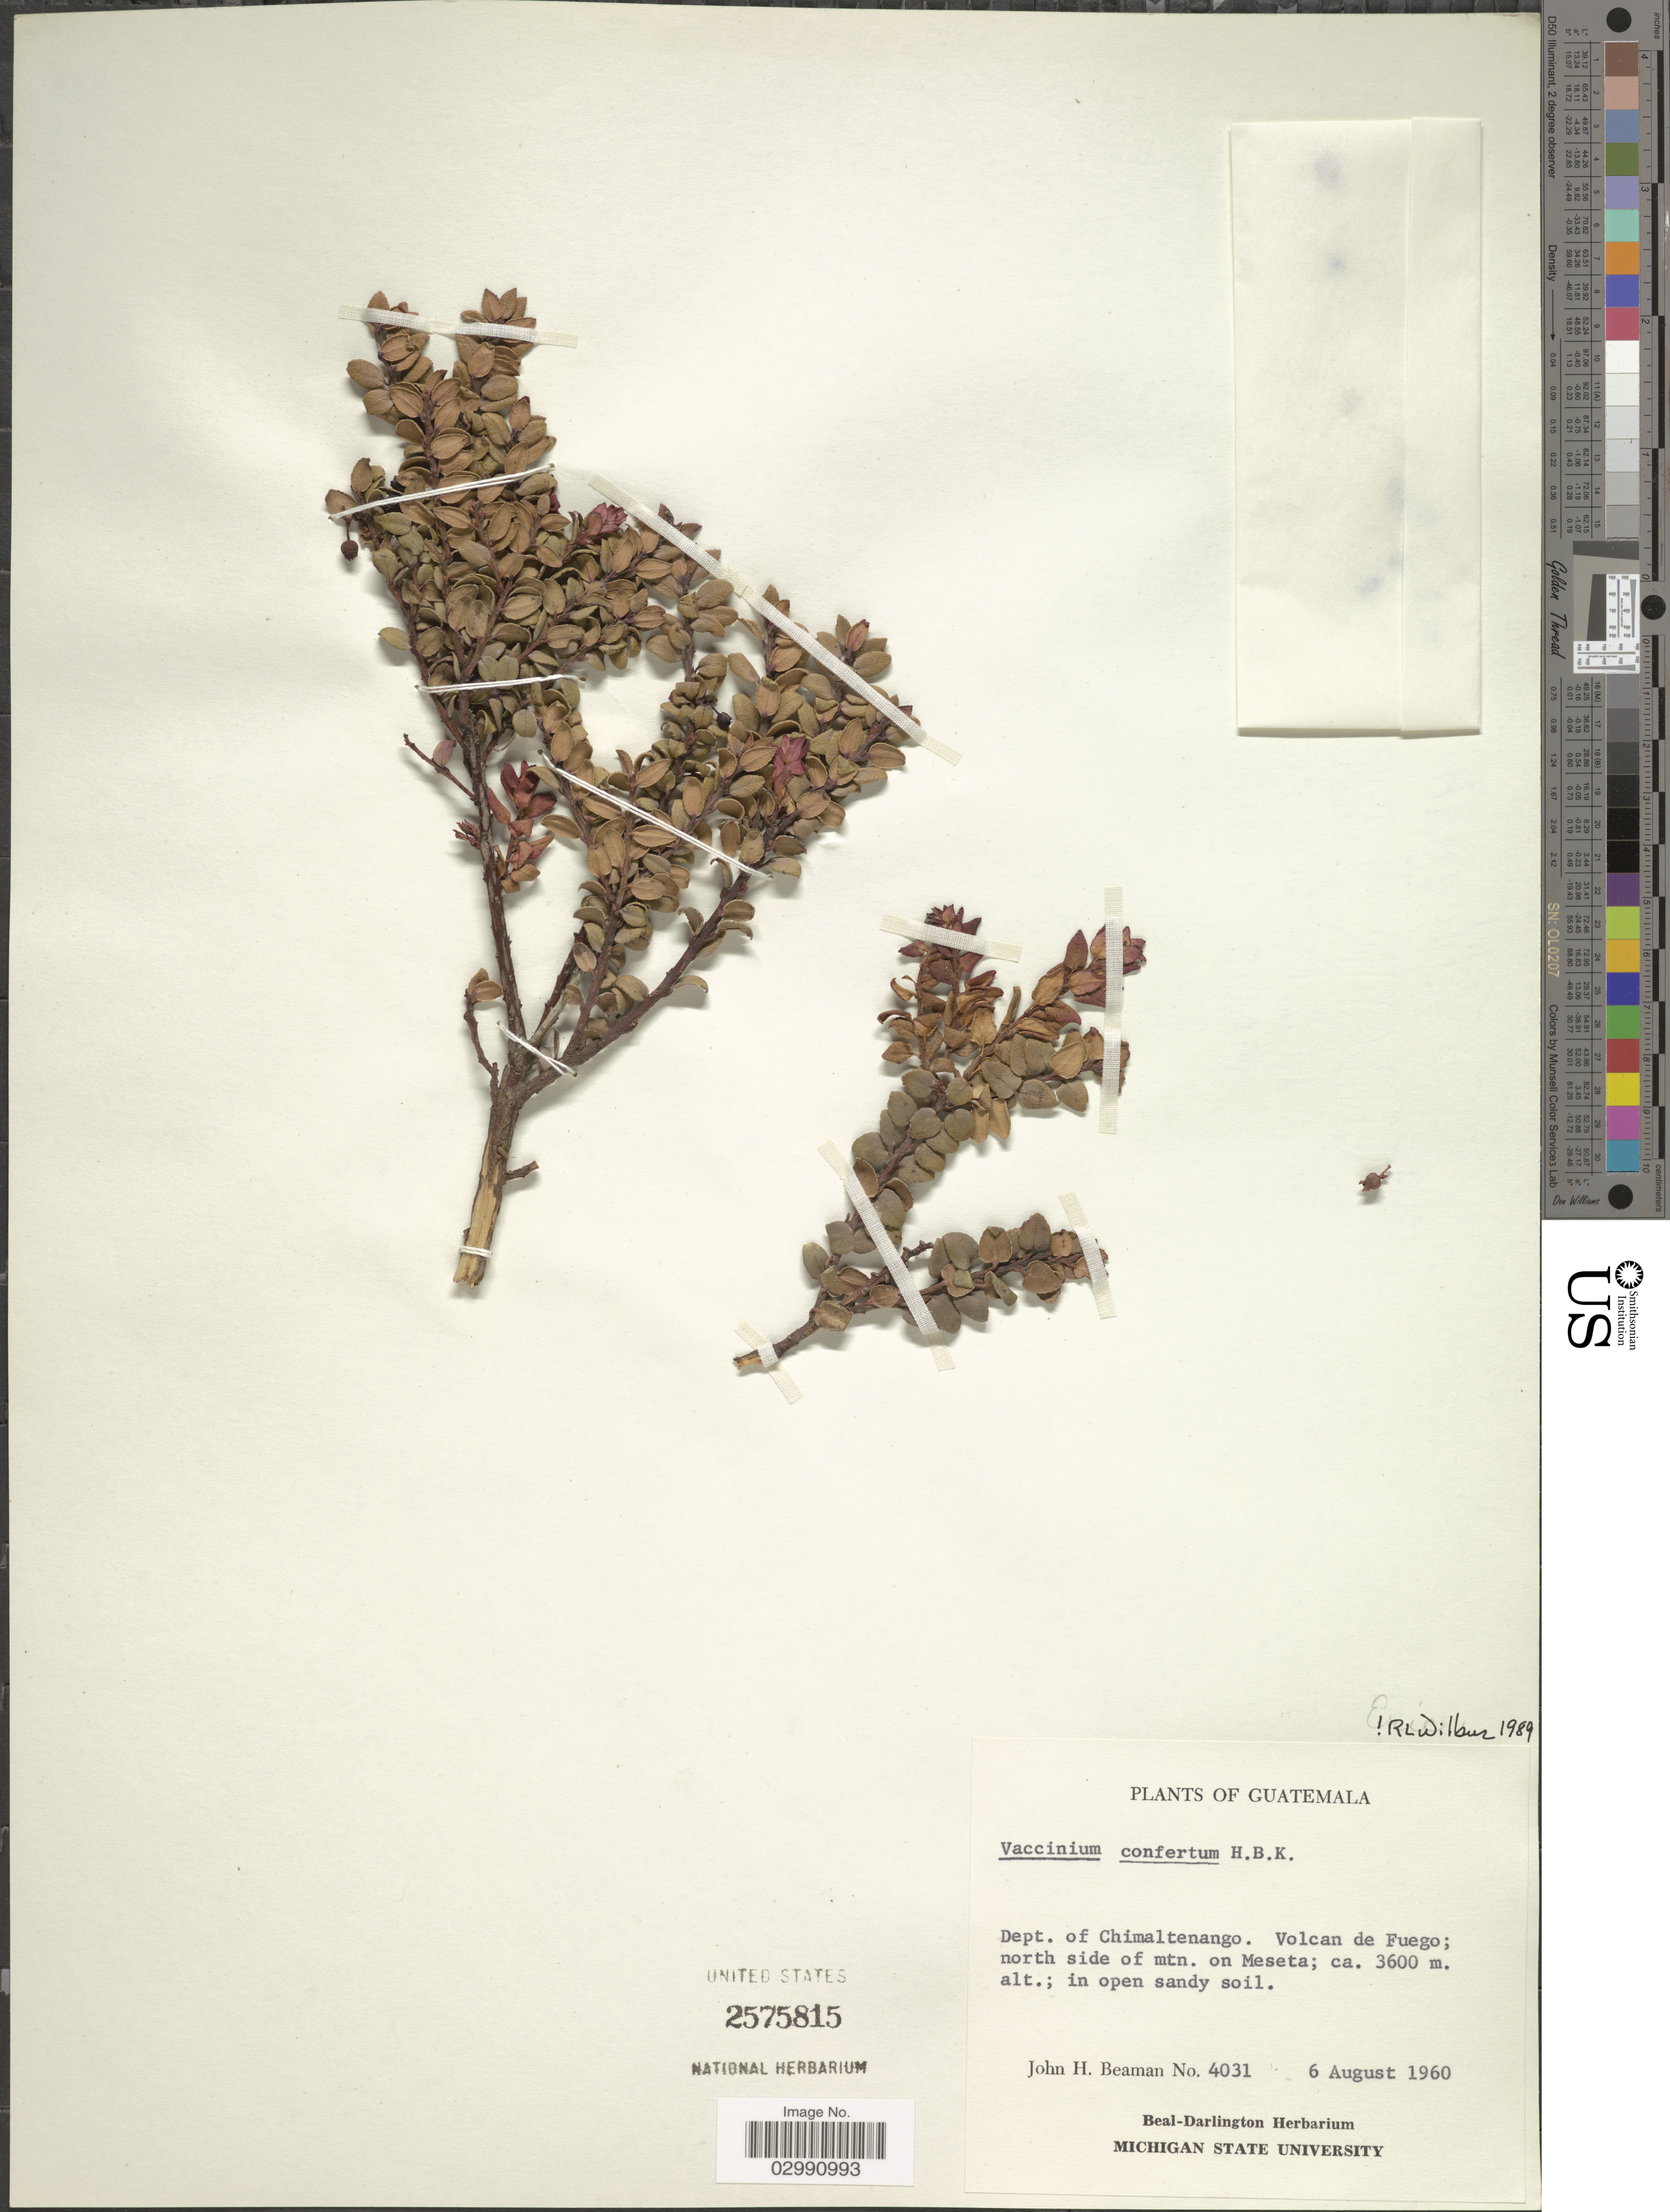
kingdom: Plantae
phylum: Tracheophyta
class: Magnoliopsida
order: Ericales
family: Ericaceae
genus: Vaccinium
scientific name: Vaccinium confertum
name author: Kunth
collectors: J. H. Beaman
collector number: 4031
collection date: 1960-08-06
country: Guatemala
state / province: Chimaltenango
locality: Dept. of Chimaltenango. Volcan de Fuego; north side of mtn. on Meseta.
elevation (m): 3600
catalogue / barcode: US 2575815